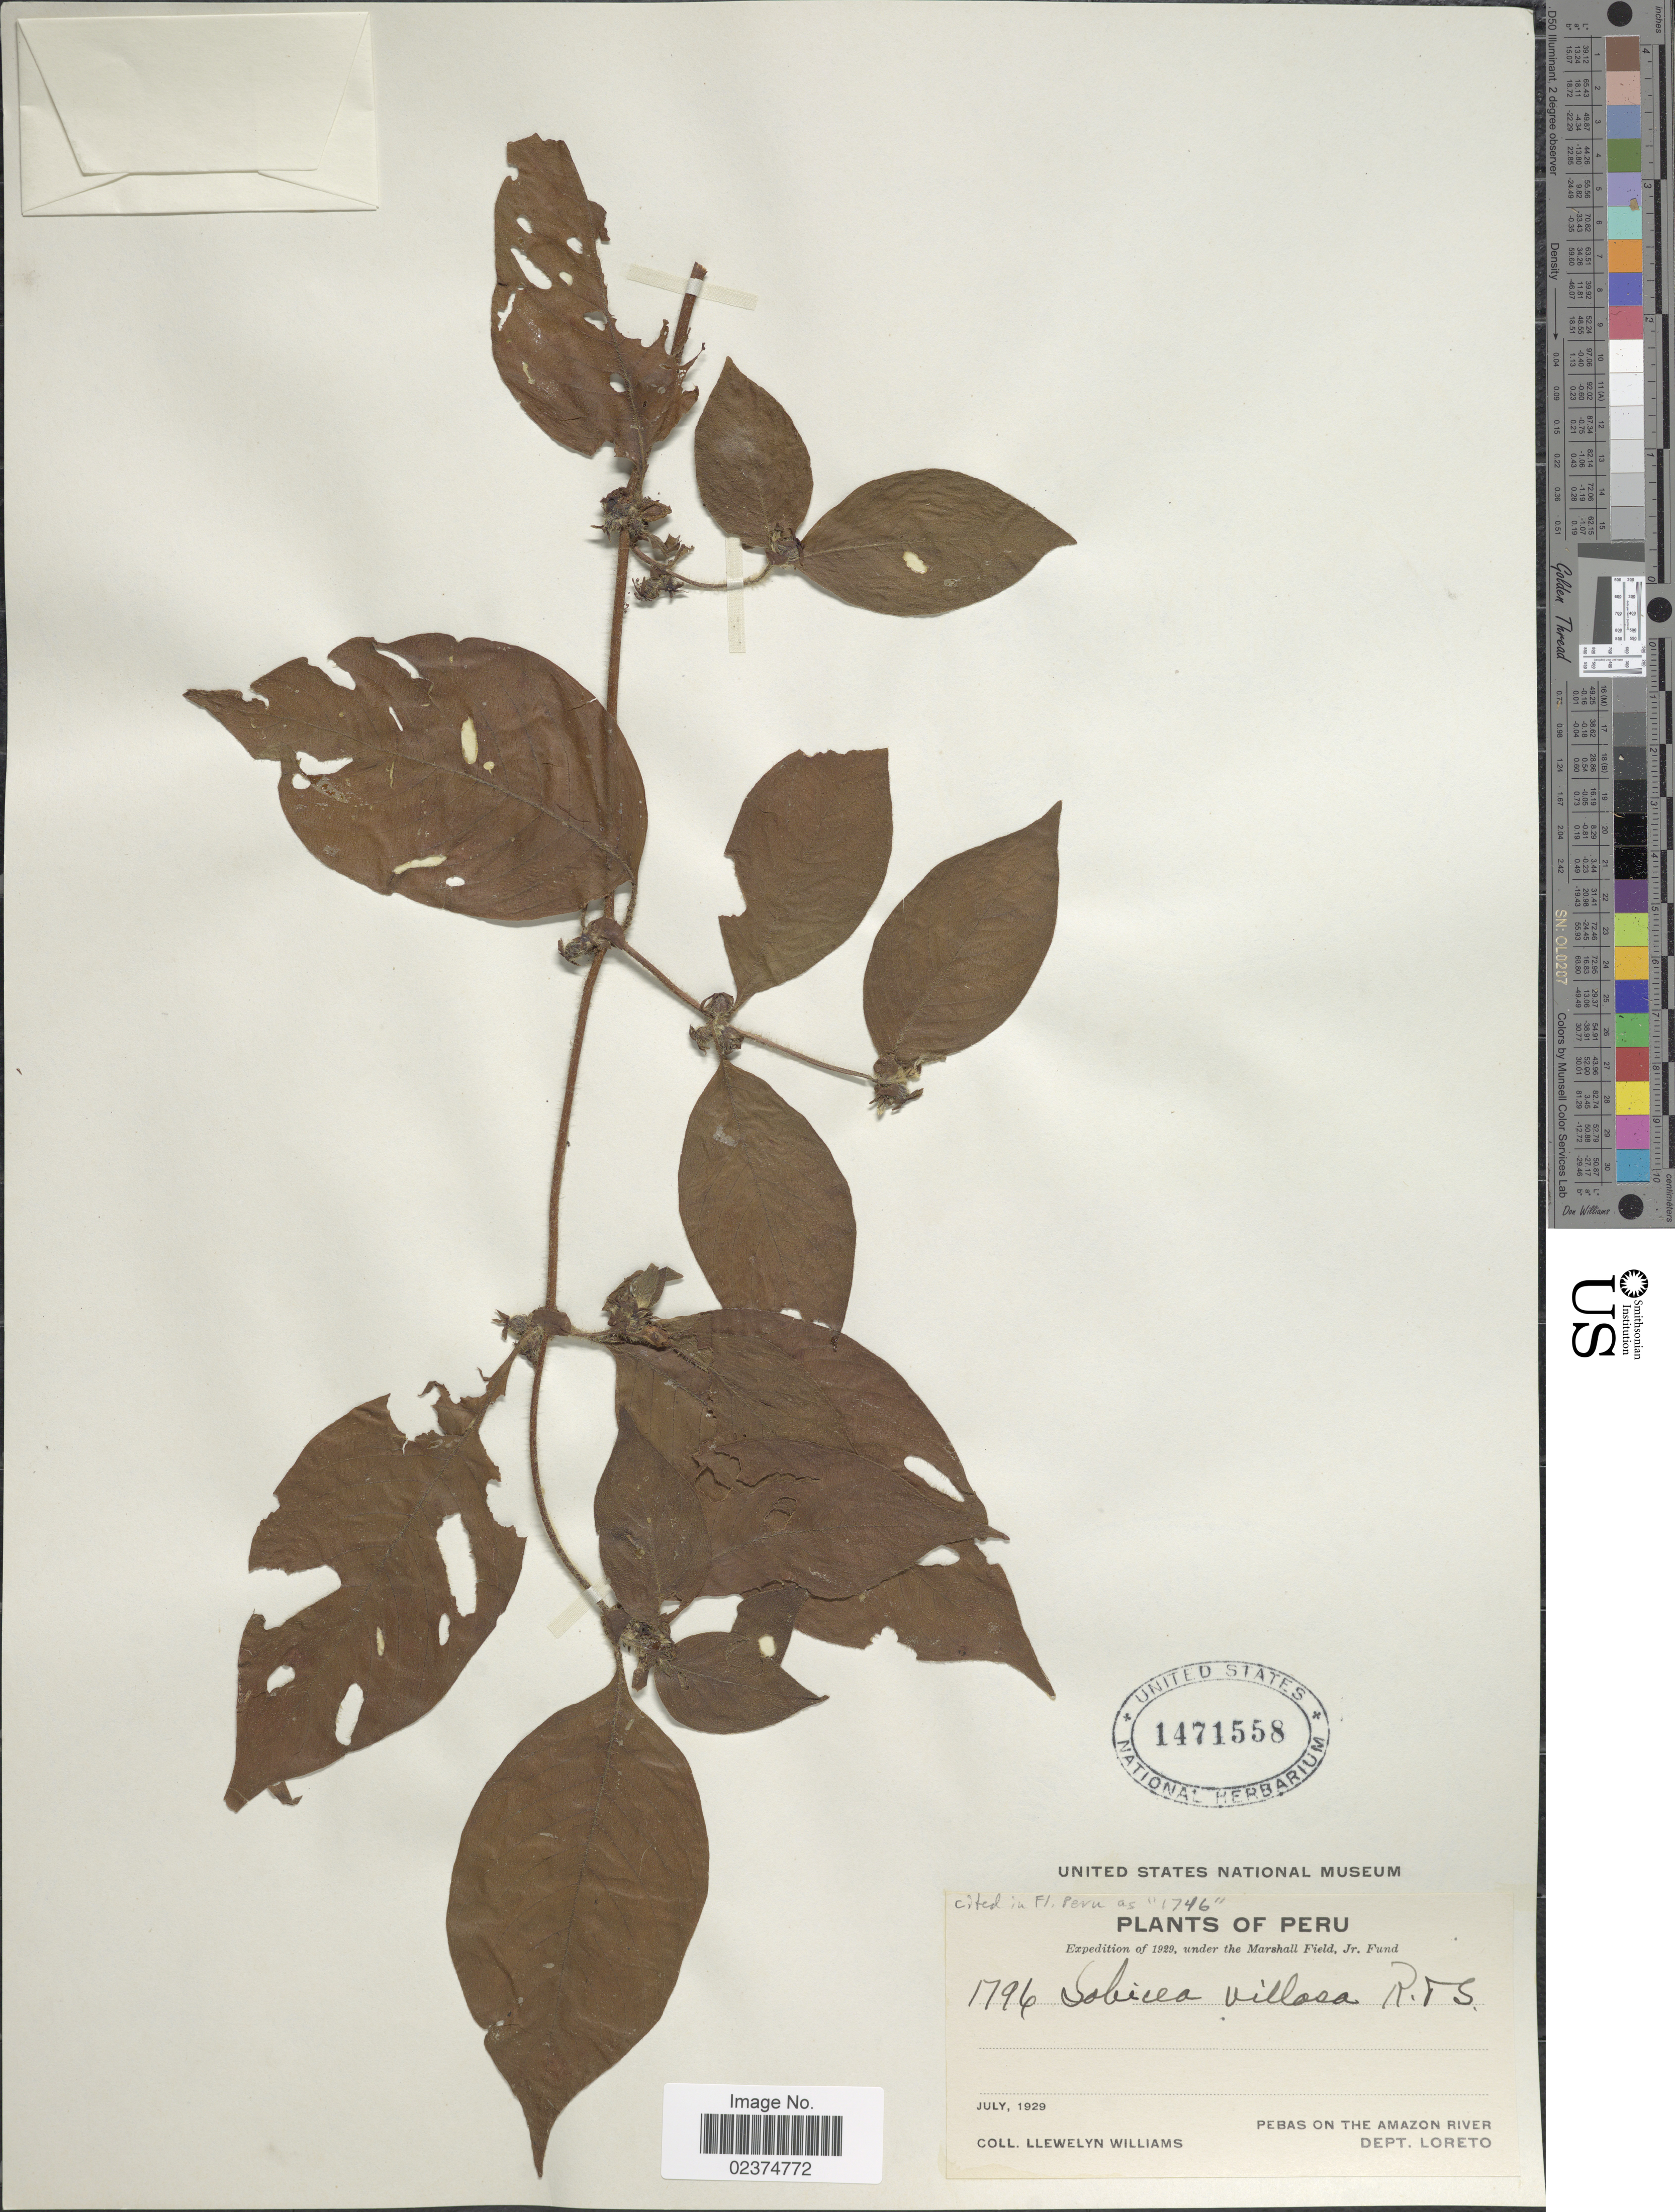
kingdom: Plantae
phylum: Tracheophyta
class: Magnoliopsida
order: Gentianales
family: Rubiaceae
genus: Sabicea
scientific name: Sabicea villosa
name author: Willd. ex Roem. & Schult.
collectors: Ll. Williams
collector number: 1796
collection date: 1929-07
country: Peru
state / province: Loreto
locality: Pebas on the Amazon River, Dept. Loreto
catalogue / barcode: US 1471558